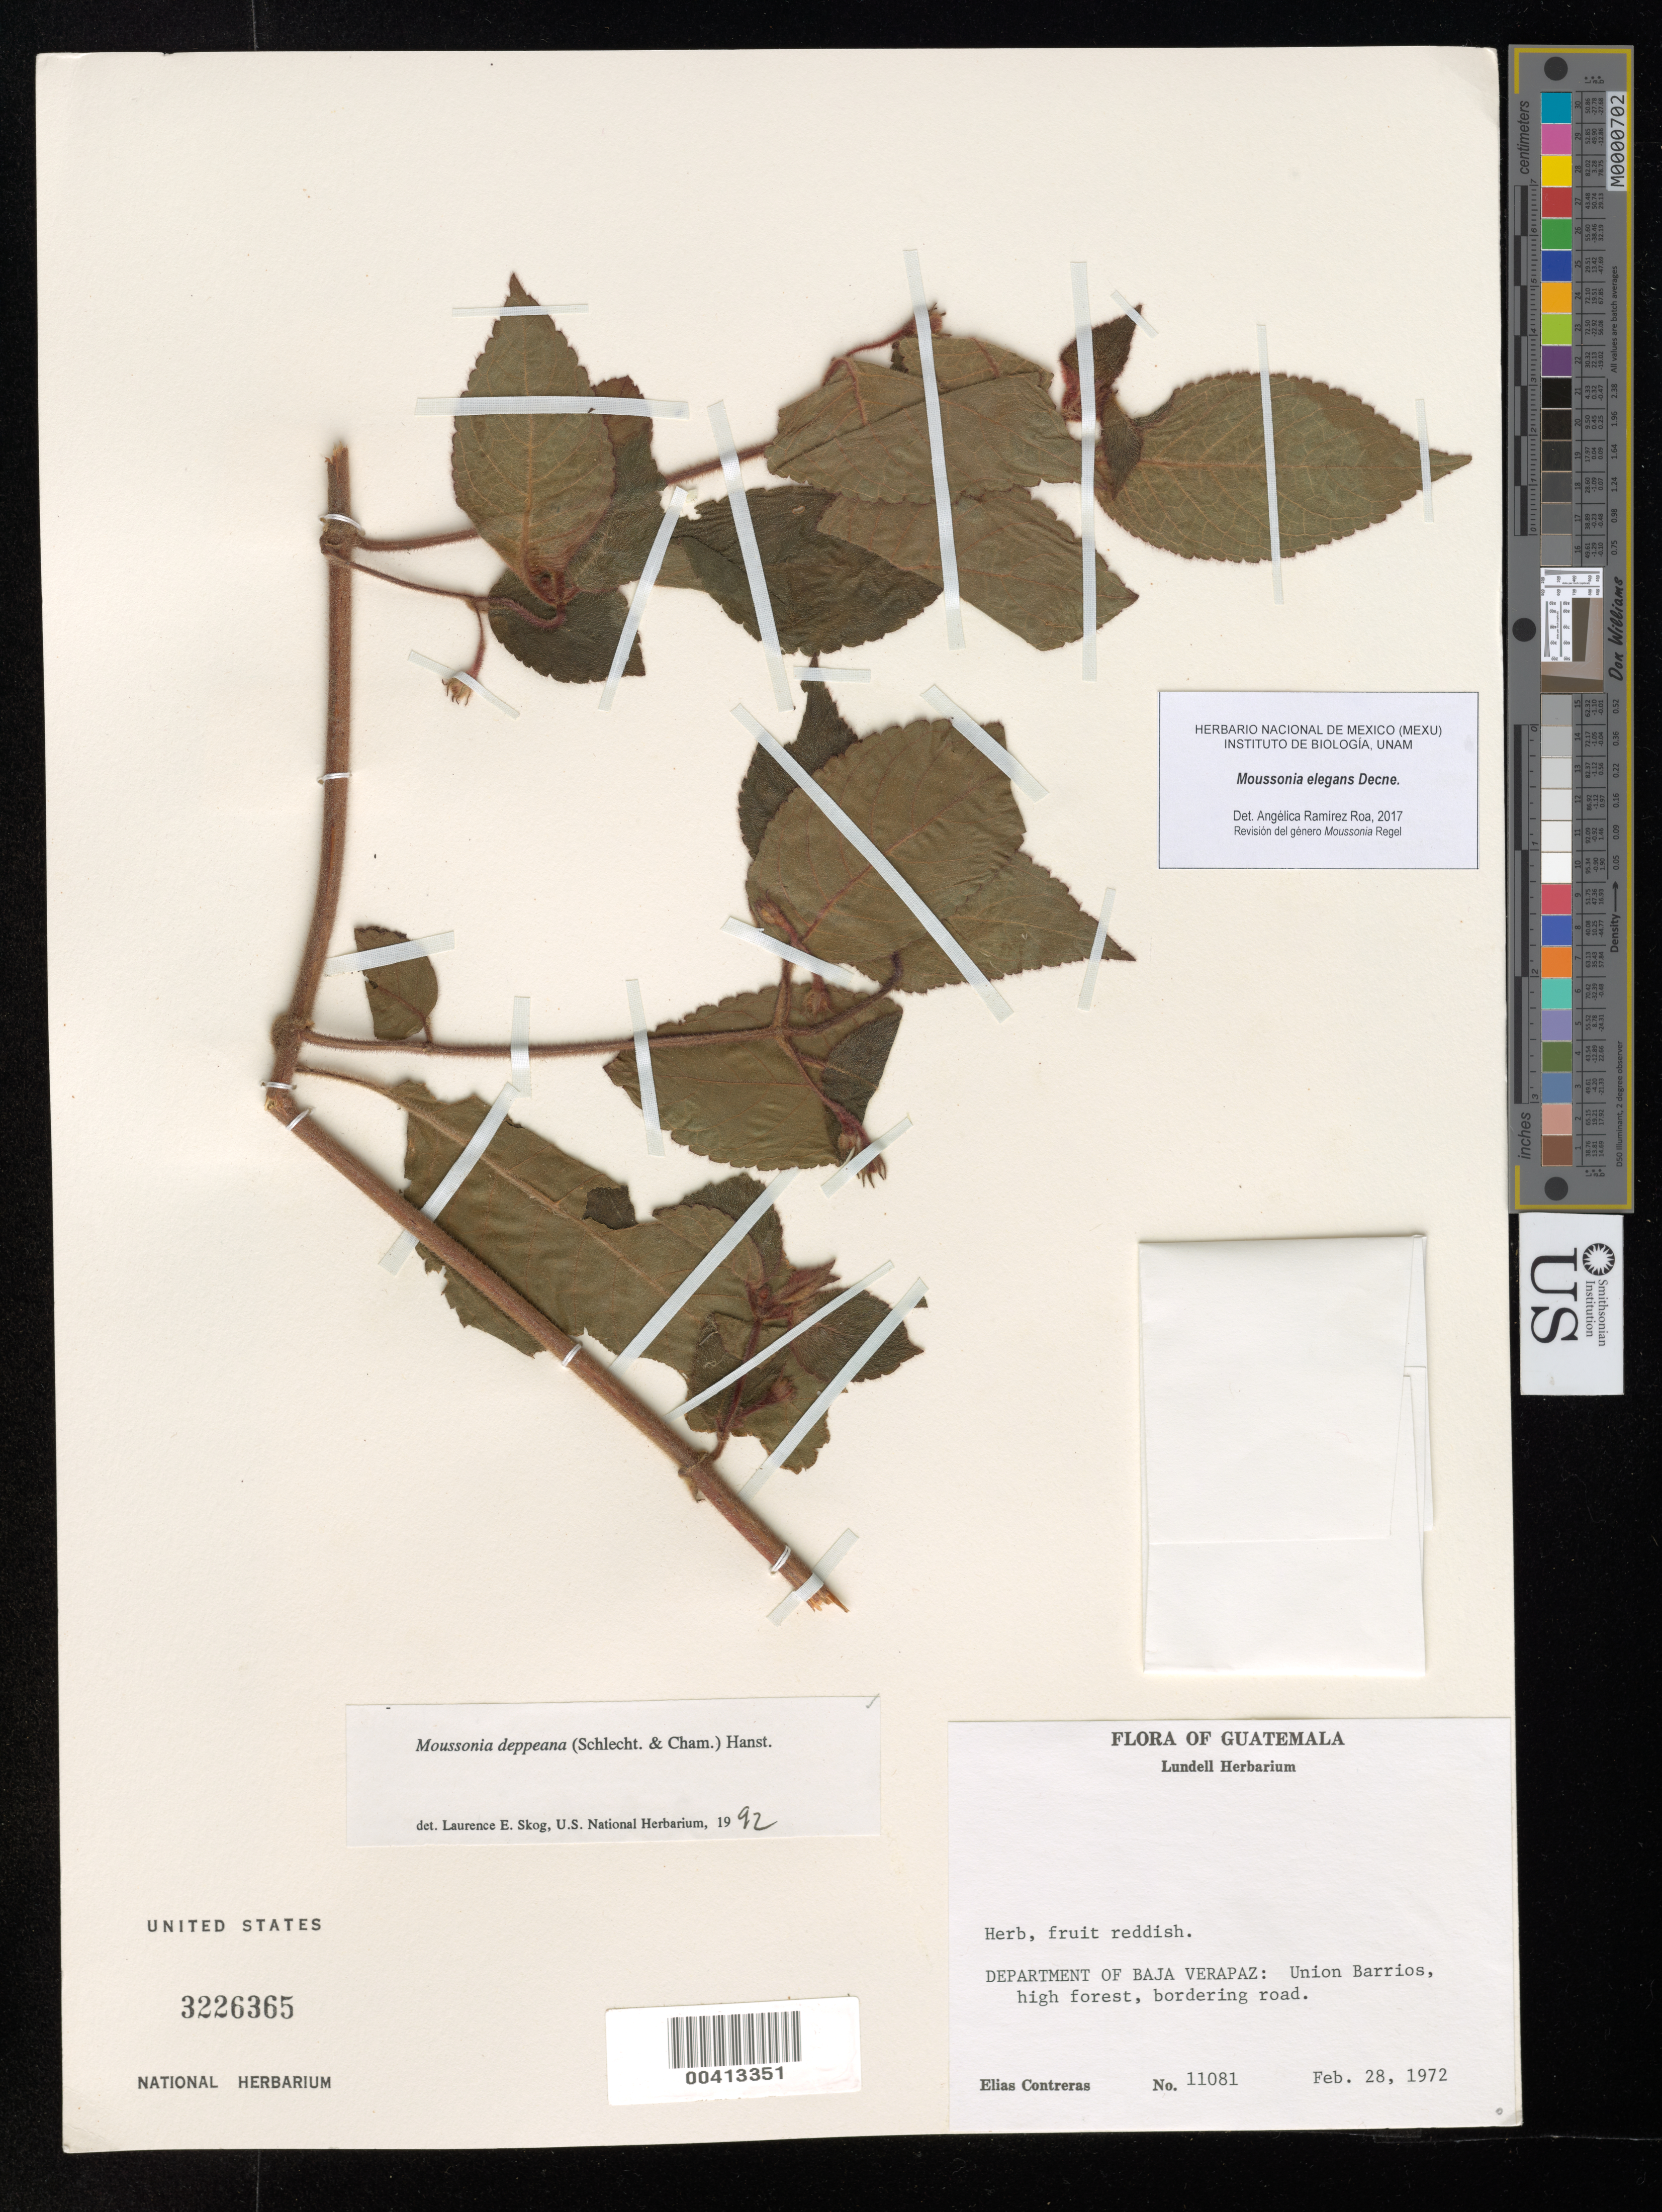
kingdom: Plantae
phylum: Tracheophyta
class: Magnoliopsida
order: Lamiales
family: Gesneriaceae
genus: Moussonia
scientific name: Moussonia elegans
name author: Decne.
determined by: Ramírez-Roa, A.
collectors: E. Contreras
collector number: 11081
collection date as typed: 28 Feb 1972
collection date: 1972-02-28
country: Guatemala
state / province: Baja Verapaz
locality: Union Barrios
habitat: high forest, bordering road.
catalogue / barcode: US 3226365